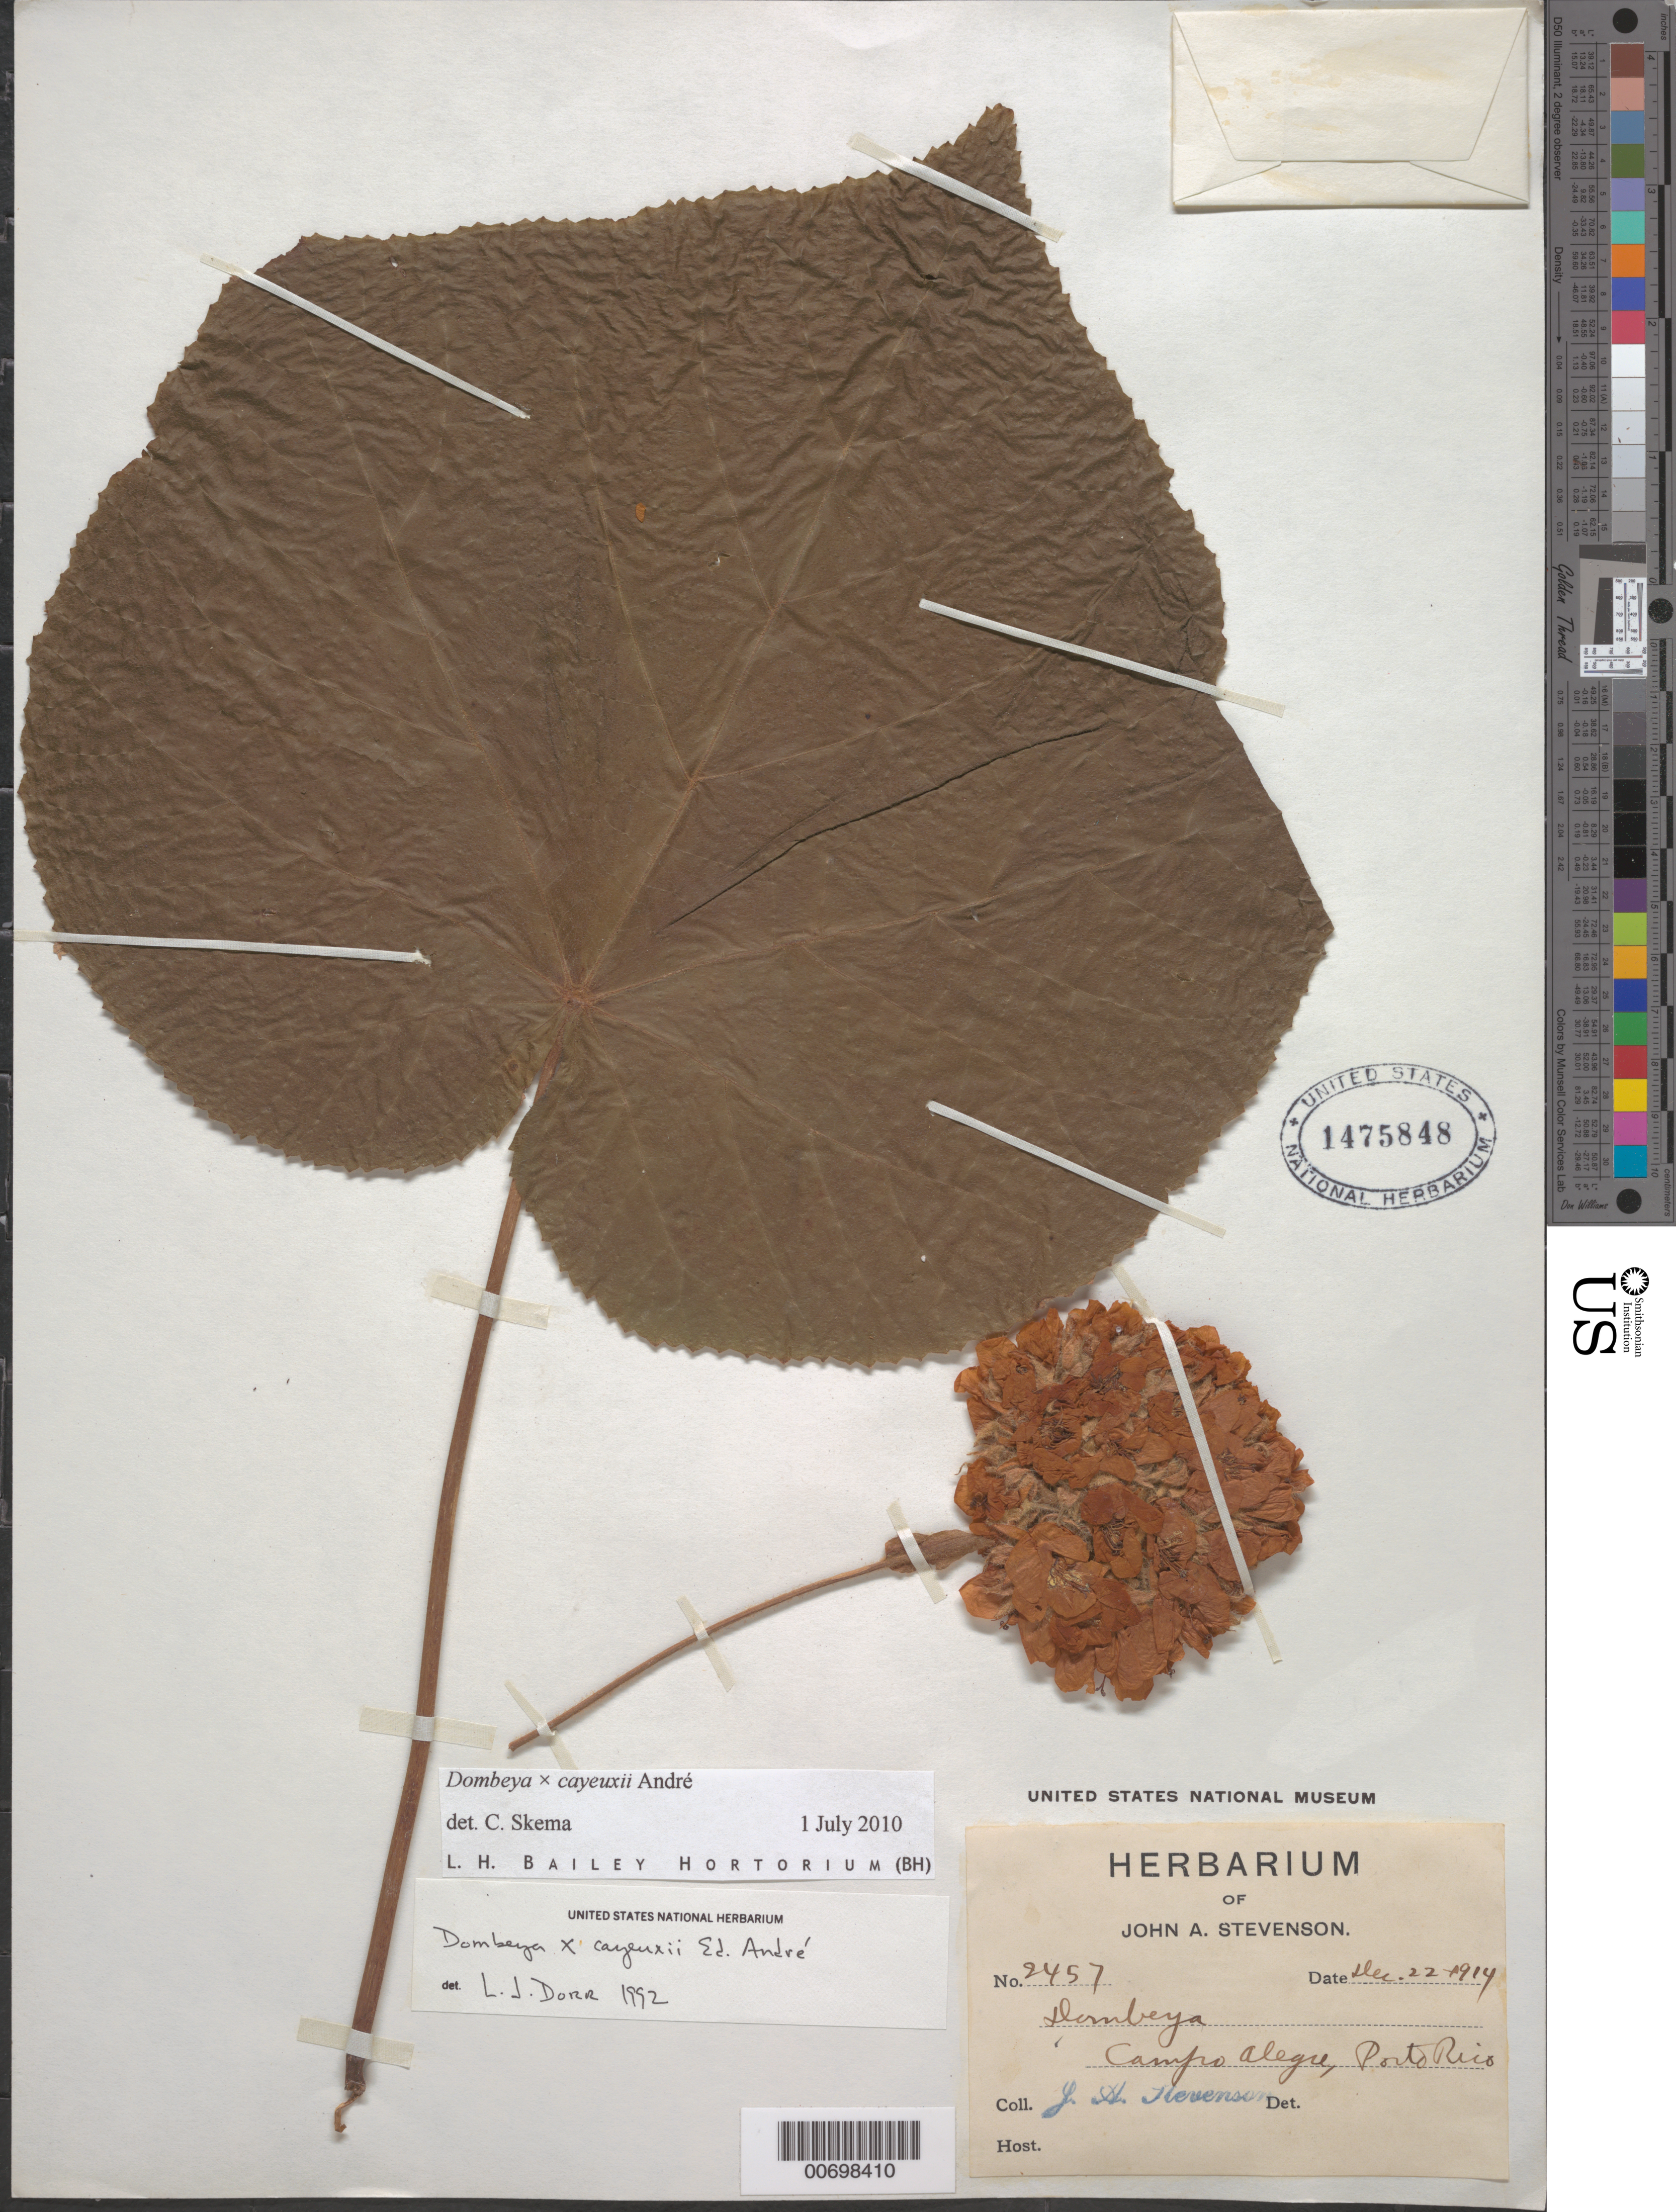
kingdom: Plantae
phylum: Tracheophyta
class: Magnoliopsida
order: Malvales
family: Malvaceae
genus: Dombeya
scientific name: Dombeya x cayeuxii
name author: André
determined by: Skema, C. K.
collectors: J. Stevenson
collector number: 2457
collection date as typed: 22 Dec 1914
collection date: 1914-12-22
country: Puerto Rico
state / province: Manatí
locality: Campo Alegre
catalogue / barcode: US 1475848